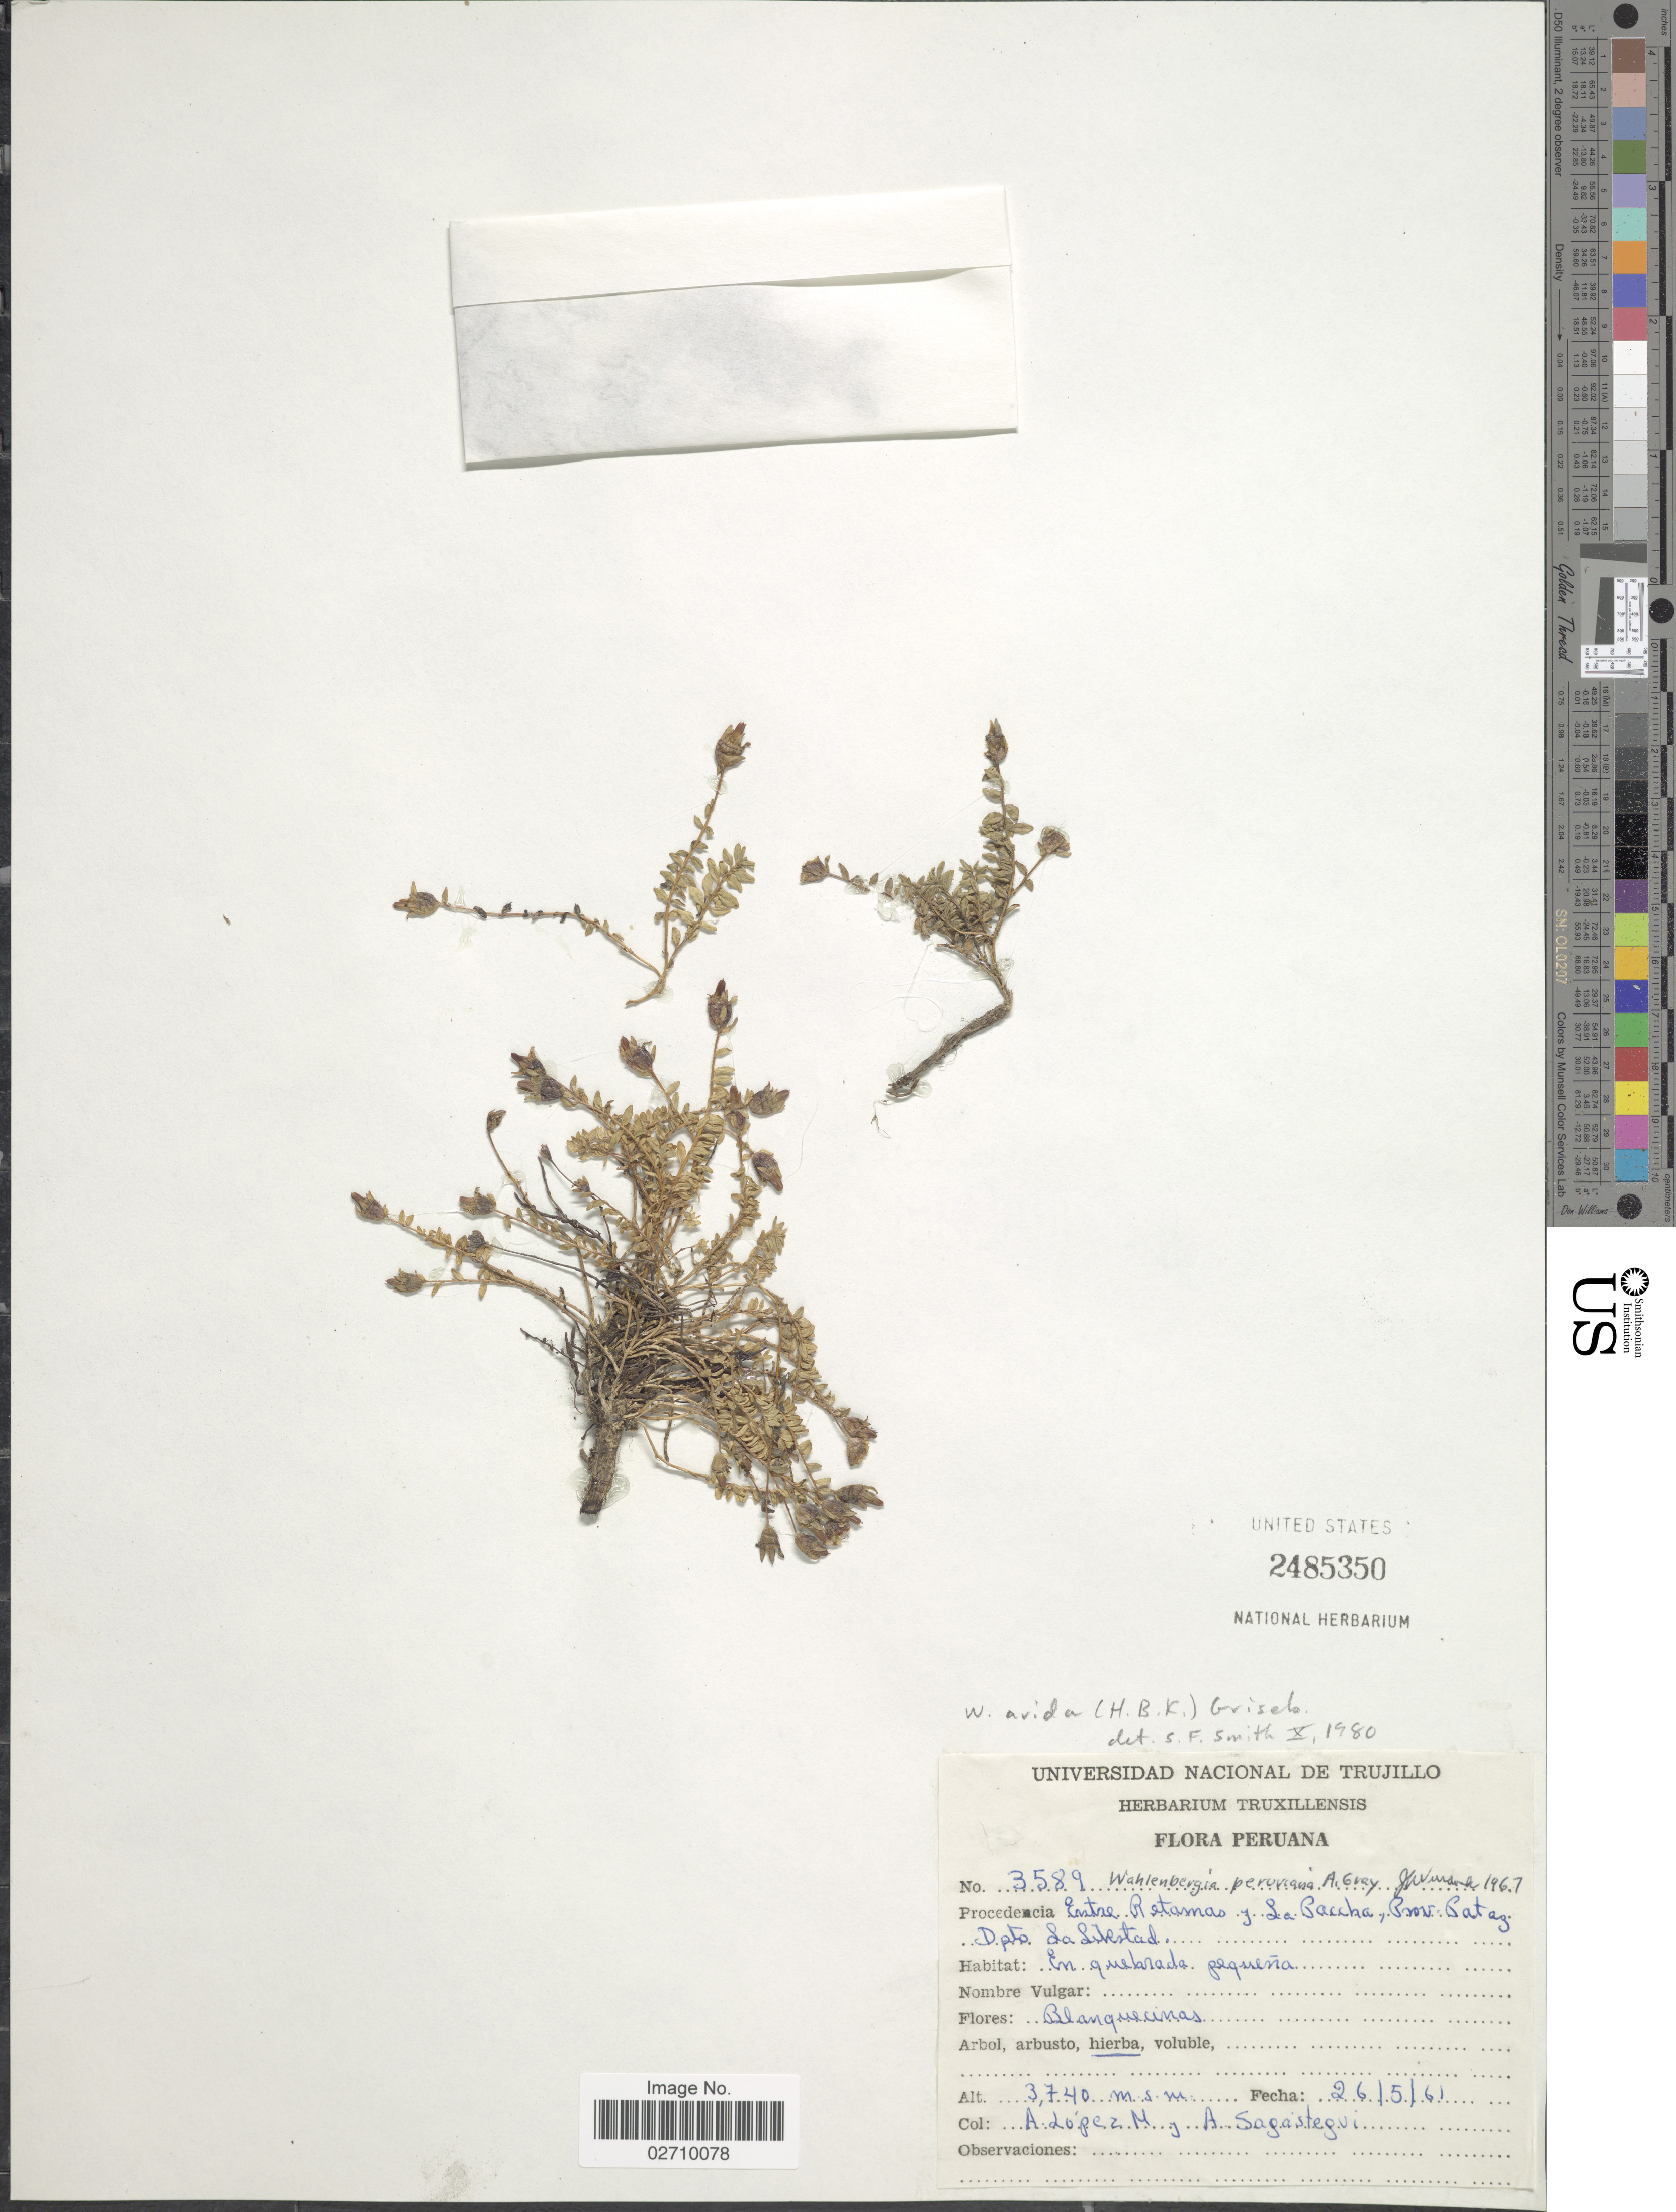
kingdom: Plantae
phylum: Tracheophyta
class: Magnoliopsida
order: Asterales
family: Campanulaceae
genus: Wahlenbergia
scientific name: Wahlenbergia arida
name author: (Kunth) Griseb.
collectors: A. López M. & A. Sagástegui A.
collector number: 3589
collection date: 1961-05-26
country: Peru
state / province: La Libertad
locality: Entre Retamas y La Paccha, Prov. Pataz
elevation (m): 3740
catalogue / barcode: US 2485350